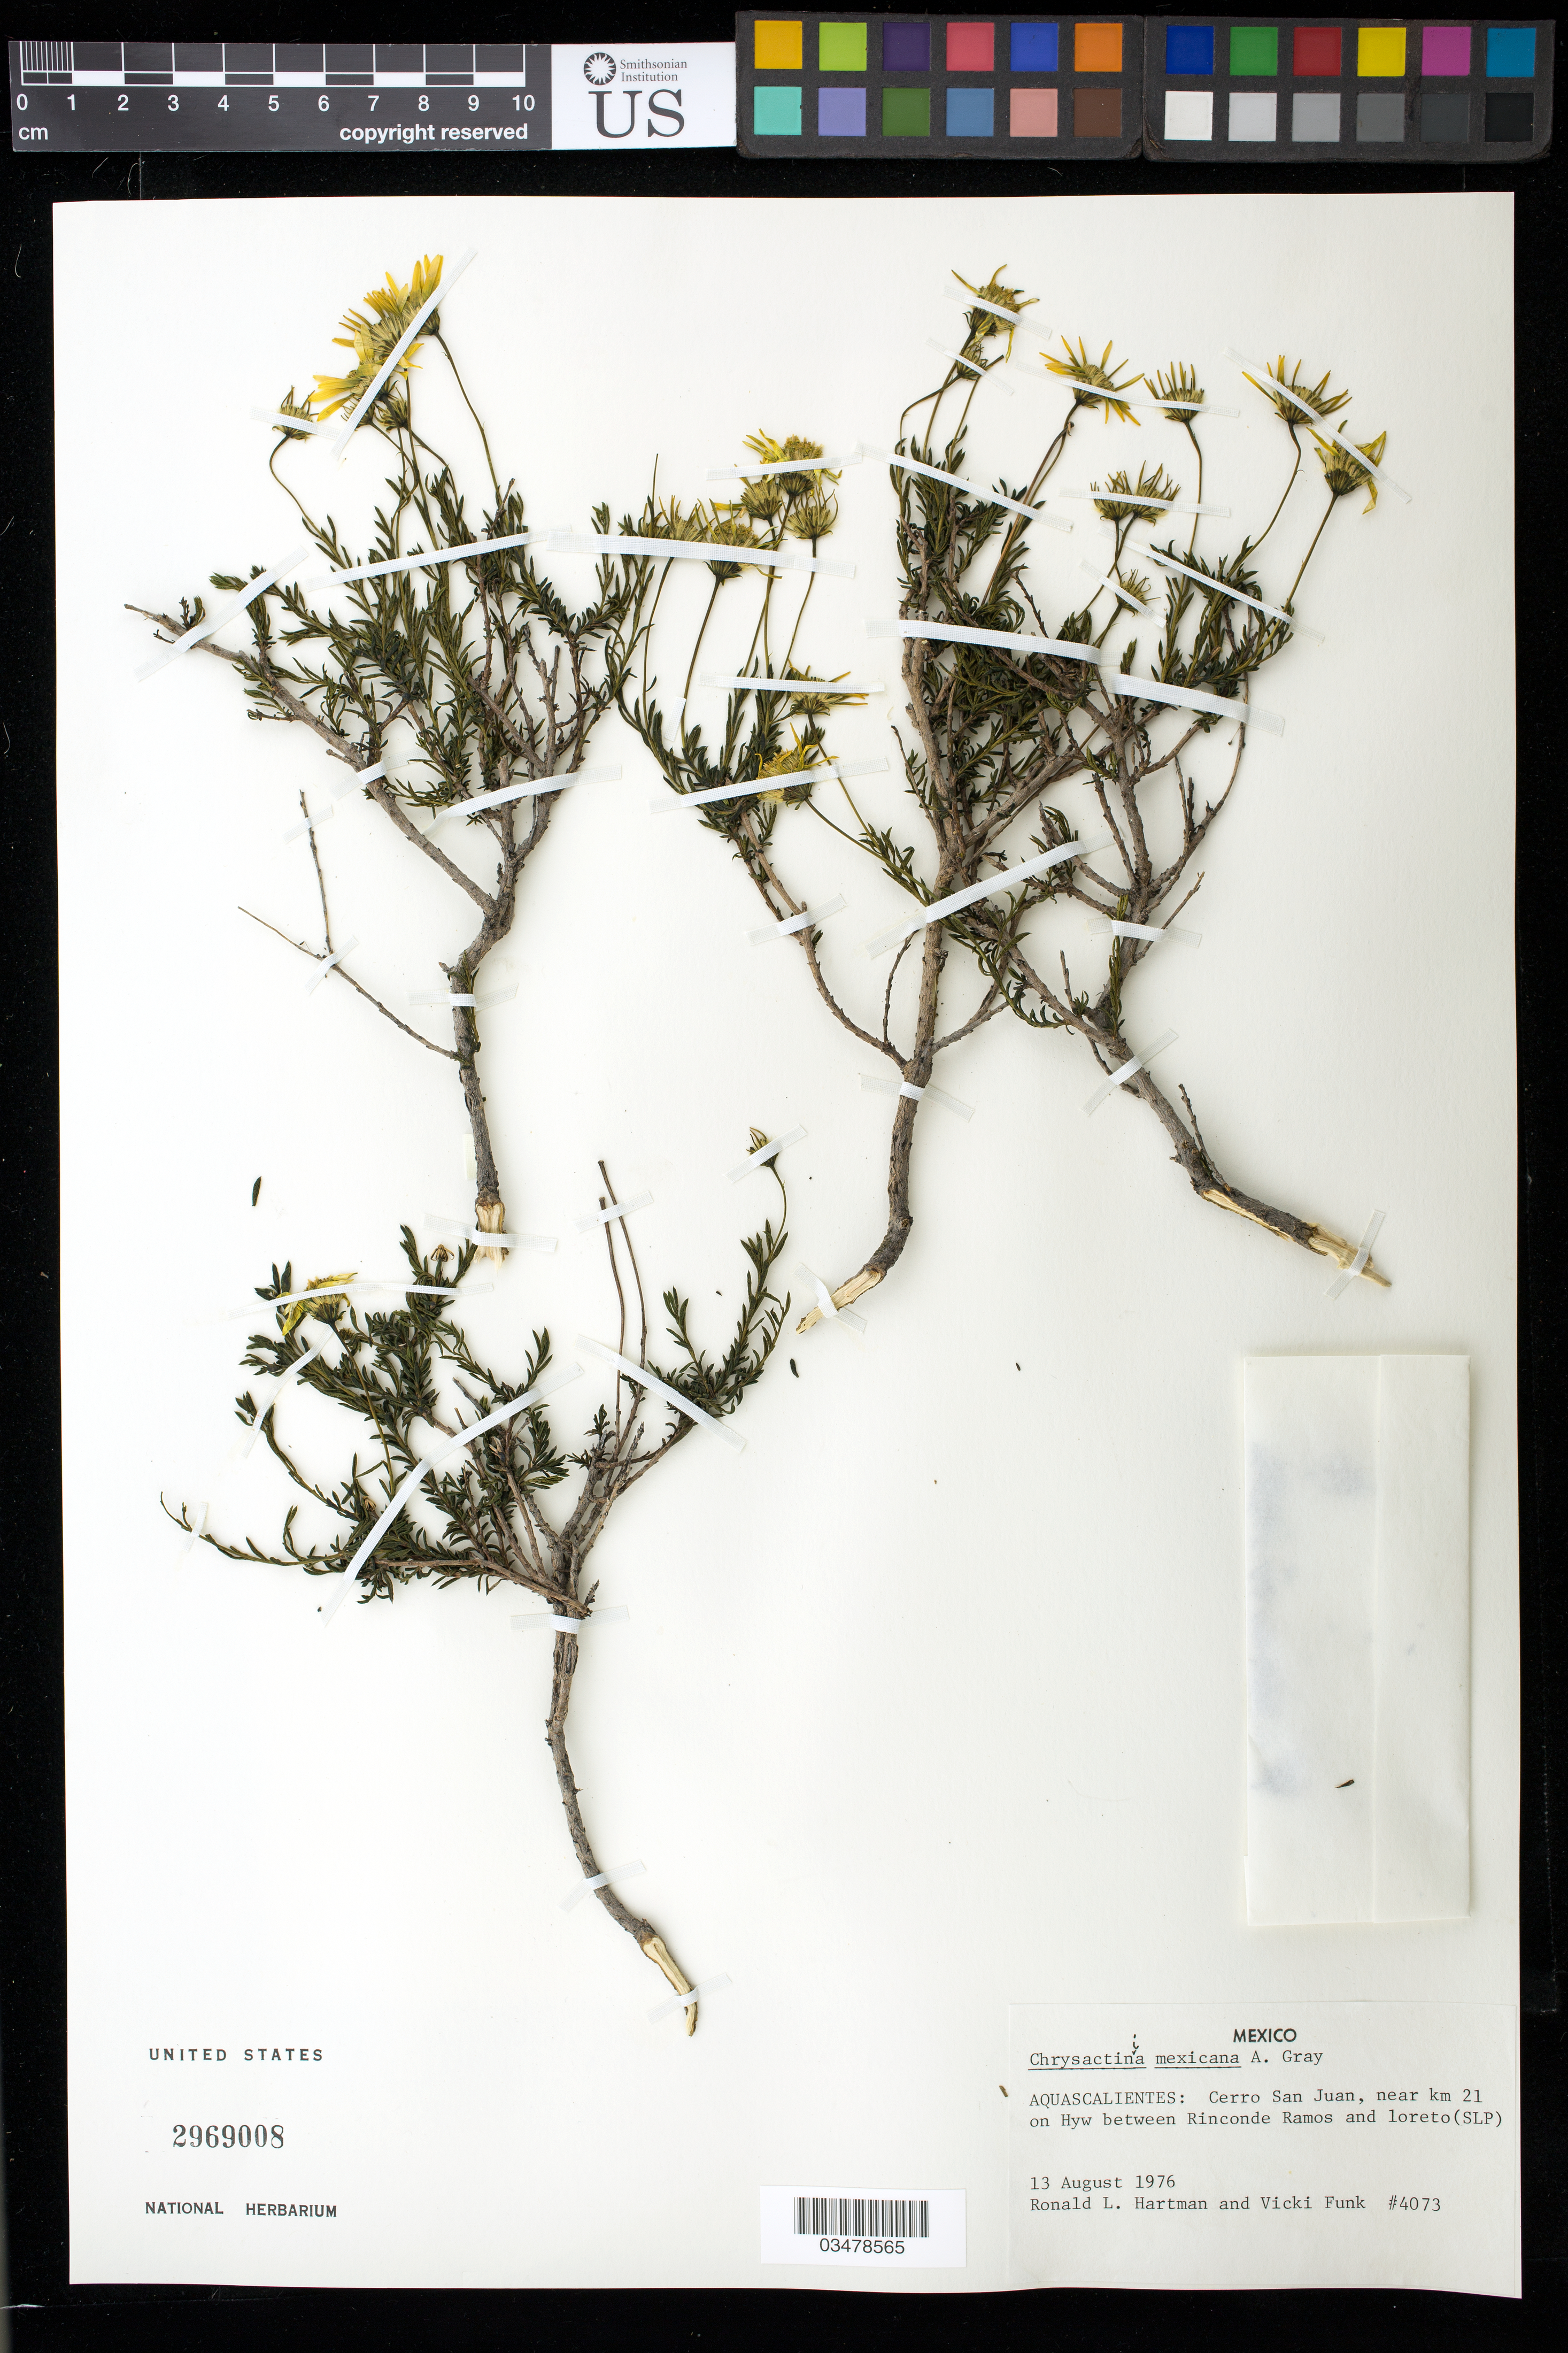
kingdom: Plantae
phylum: Tracheophyta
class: Magnoliopsida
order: Asterales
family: Asteraceae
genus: Chrysactinia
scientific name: Chrysactinia mexicana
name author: A. Gray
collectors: R. Hartman & V. Funk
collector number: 4073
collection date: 1976-08-13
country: Mexico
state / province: Aguascalientes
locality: Cerro San Juan, near km 21 on highway between Rincon de Romos and Loreto (S.L.P.).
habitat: Common in ravines on N exposures of Cerro.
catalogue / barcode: US 2969008